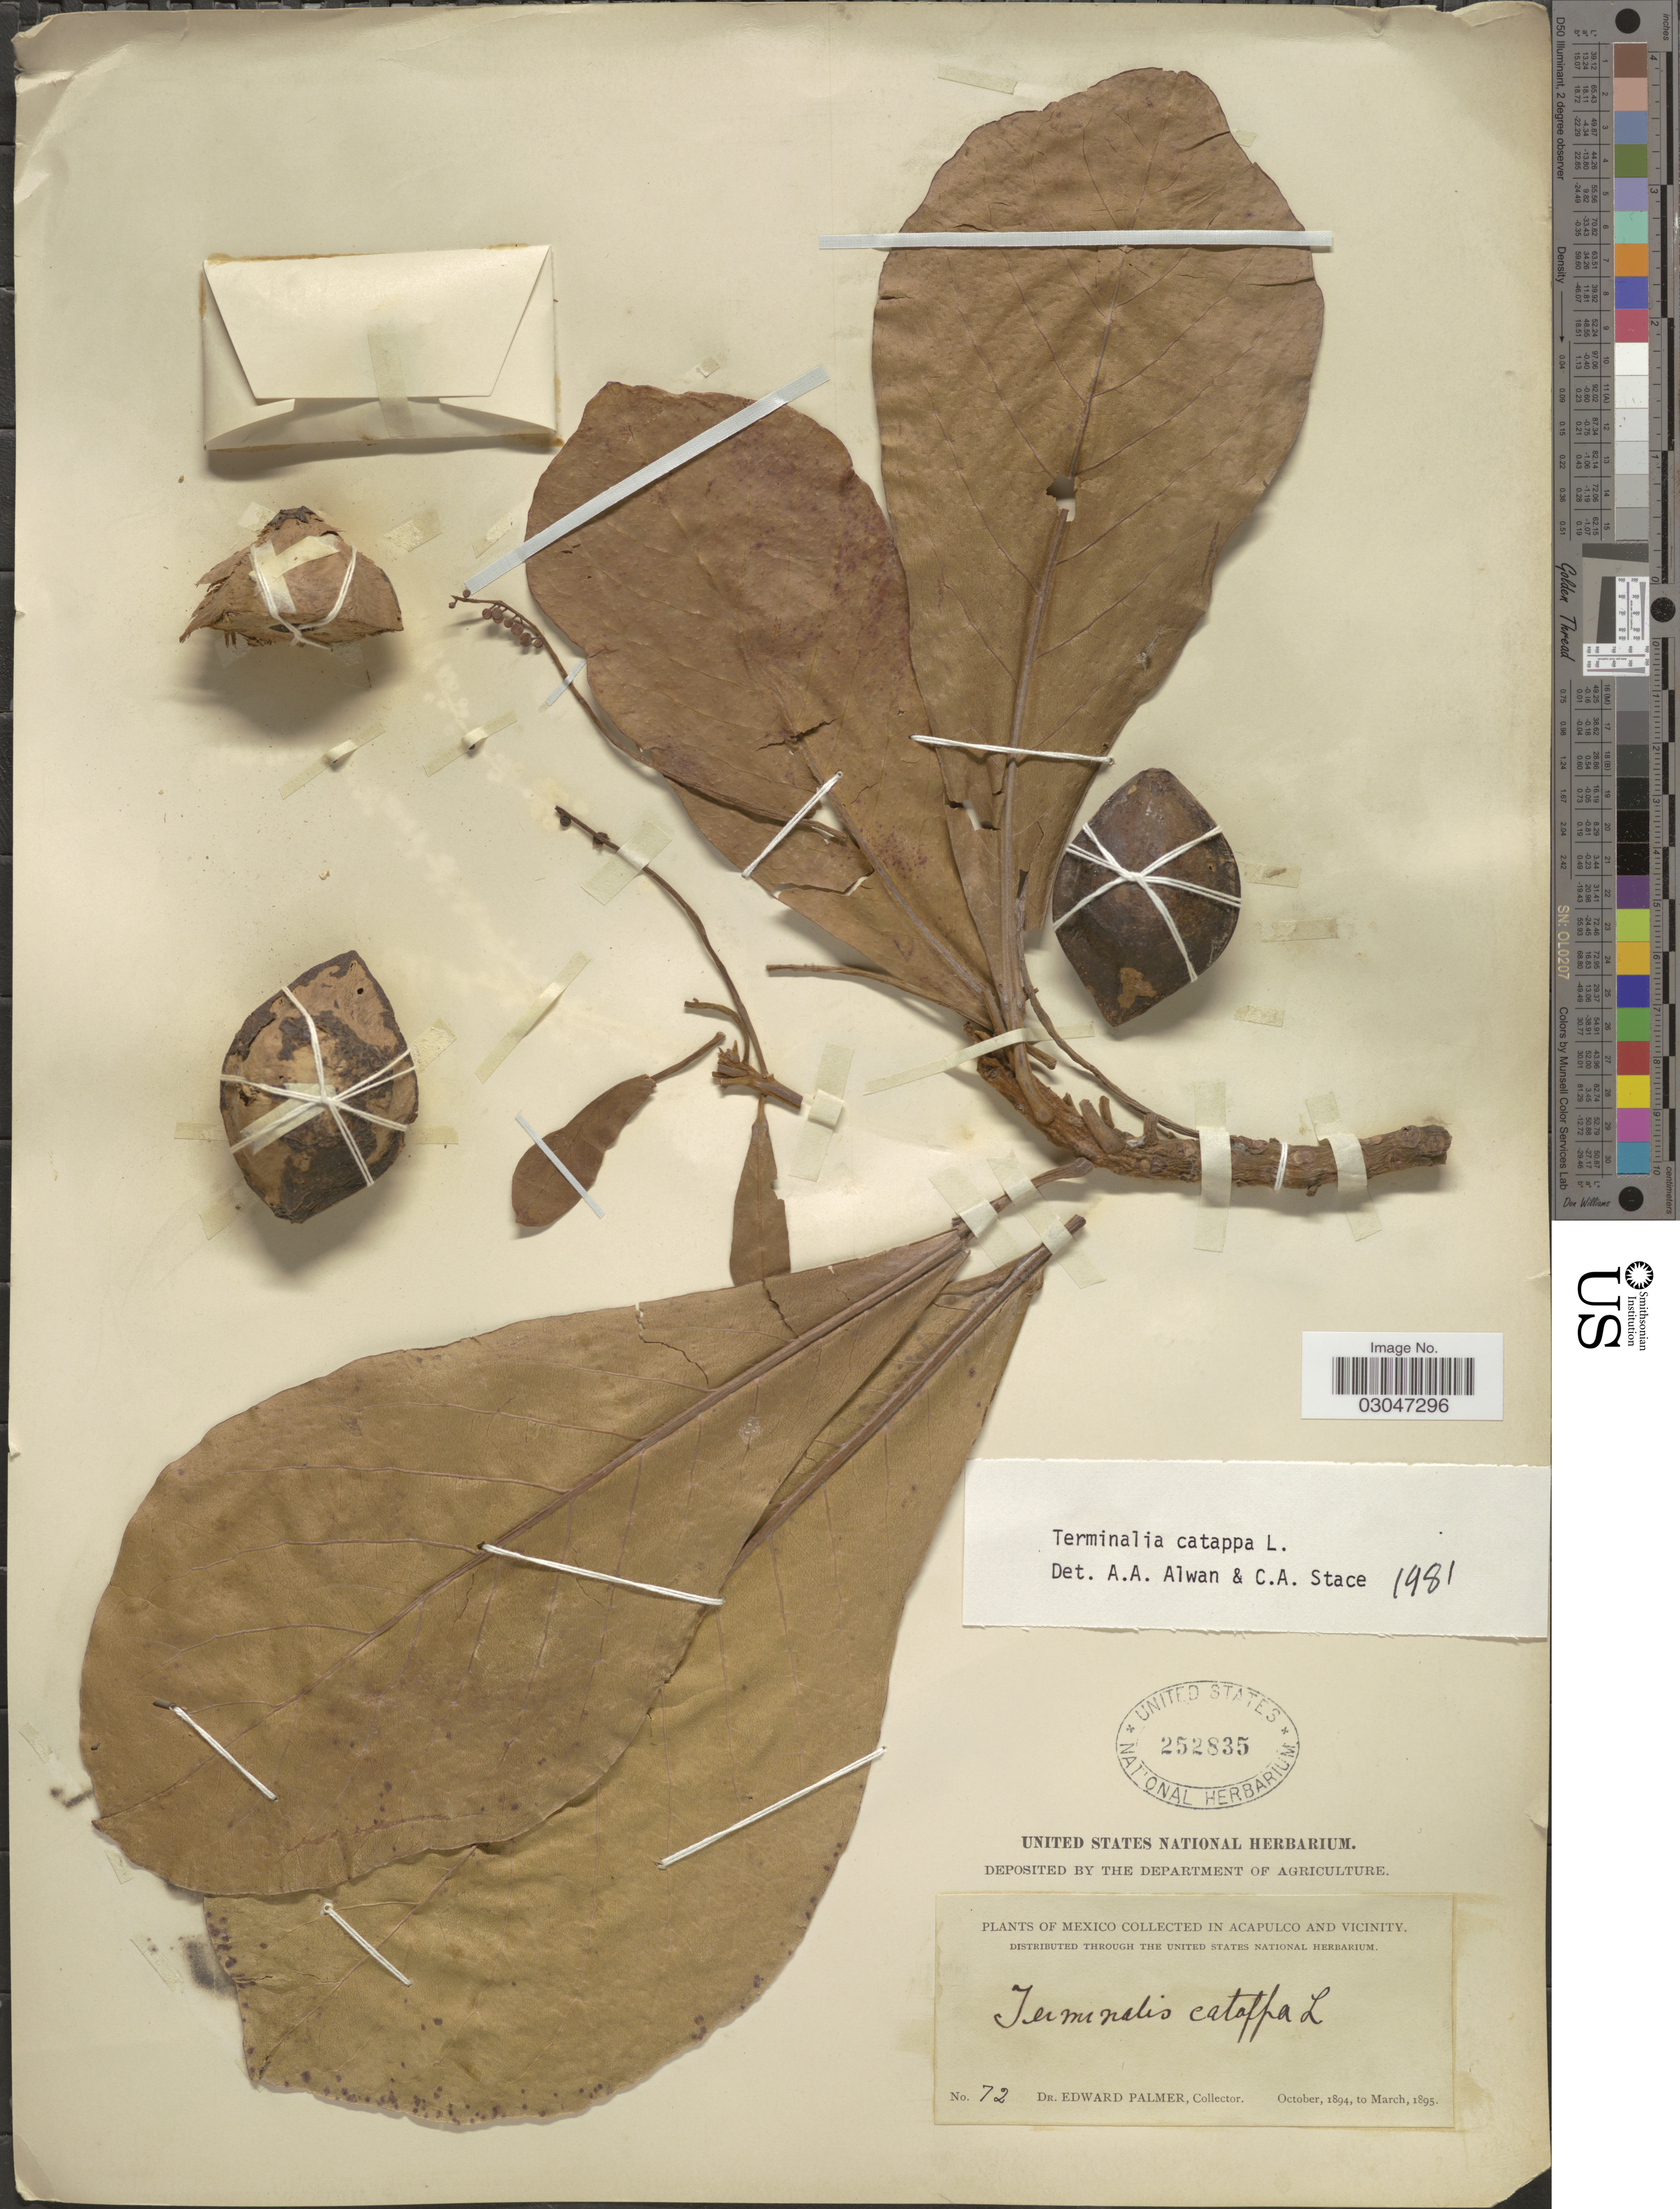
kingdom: Plantae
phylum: Tracheophyta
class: Magnoliopsida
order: Myrtales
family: Combretaceae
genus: Terminalia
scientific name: Terminalia catappa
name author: L.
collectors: E. Palmer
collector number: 72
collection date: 1894-10/1895-03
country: Mexico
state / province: Guerrero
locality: In Acapulco and Vicinity.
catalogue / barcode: US 252835